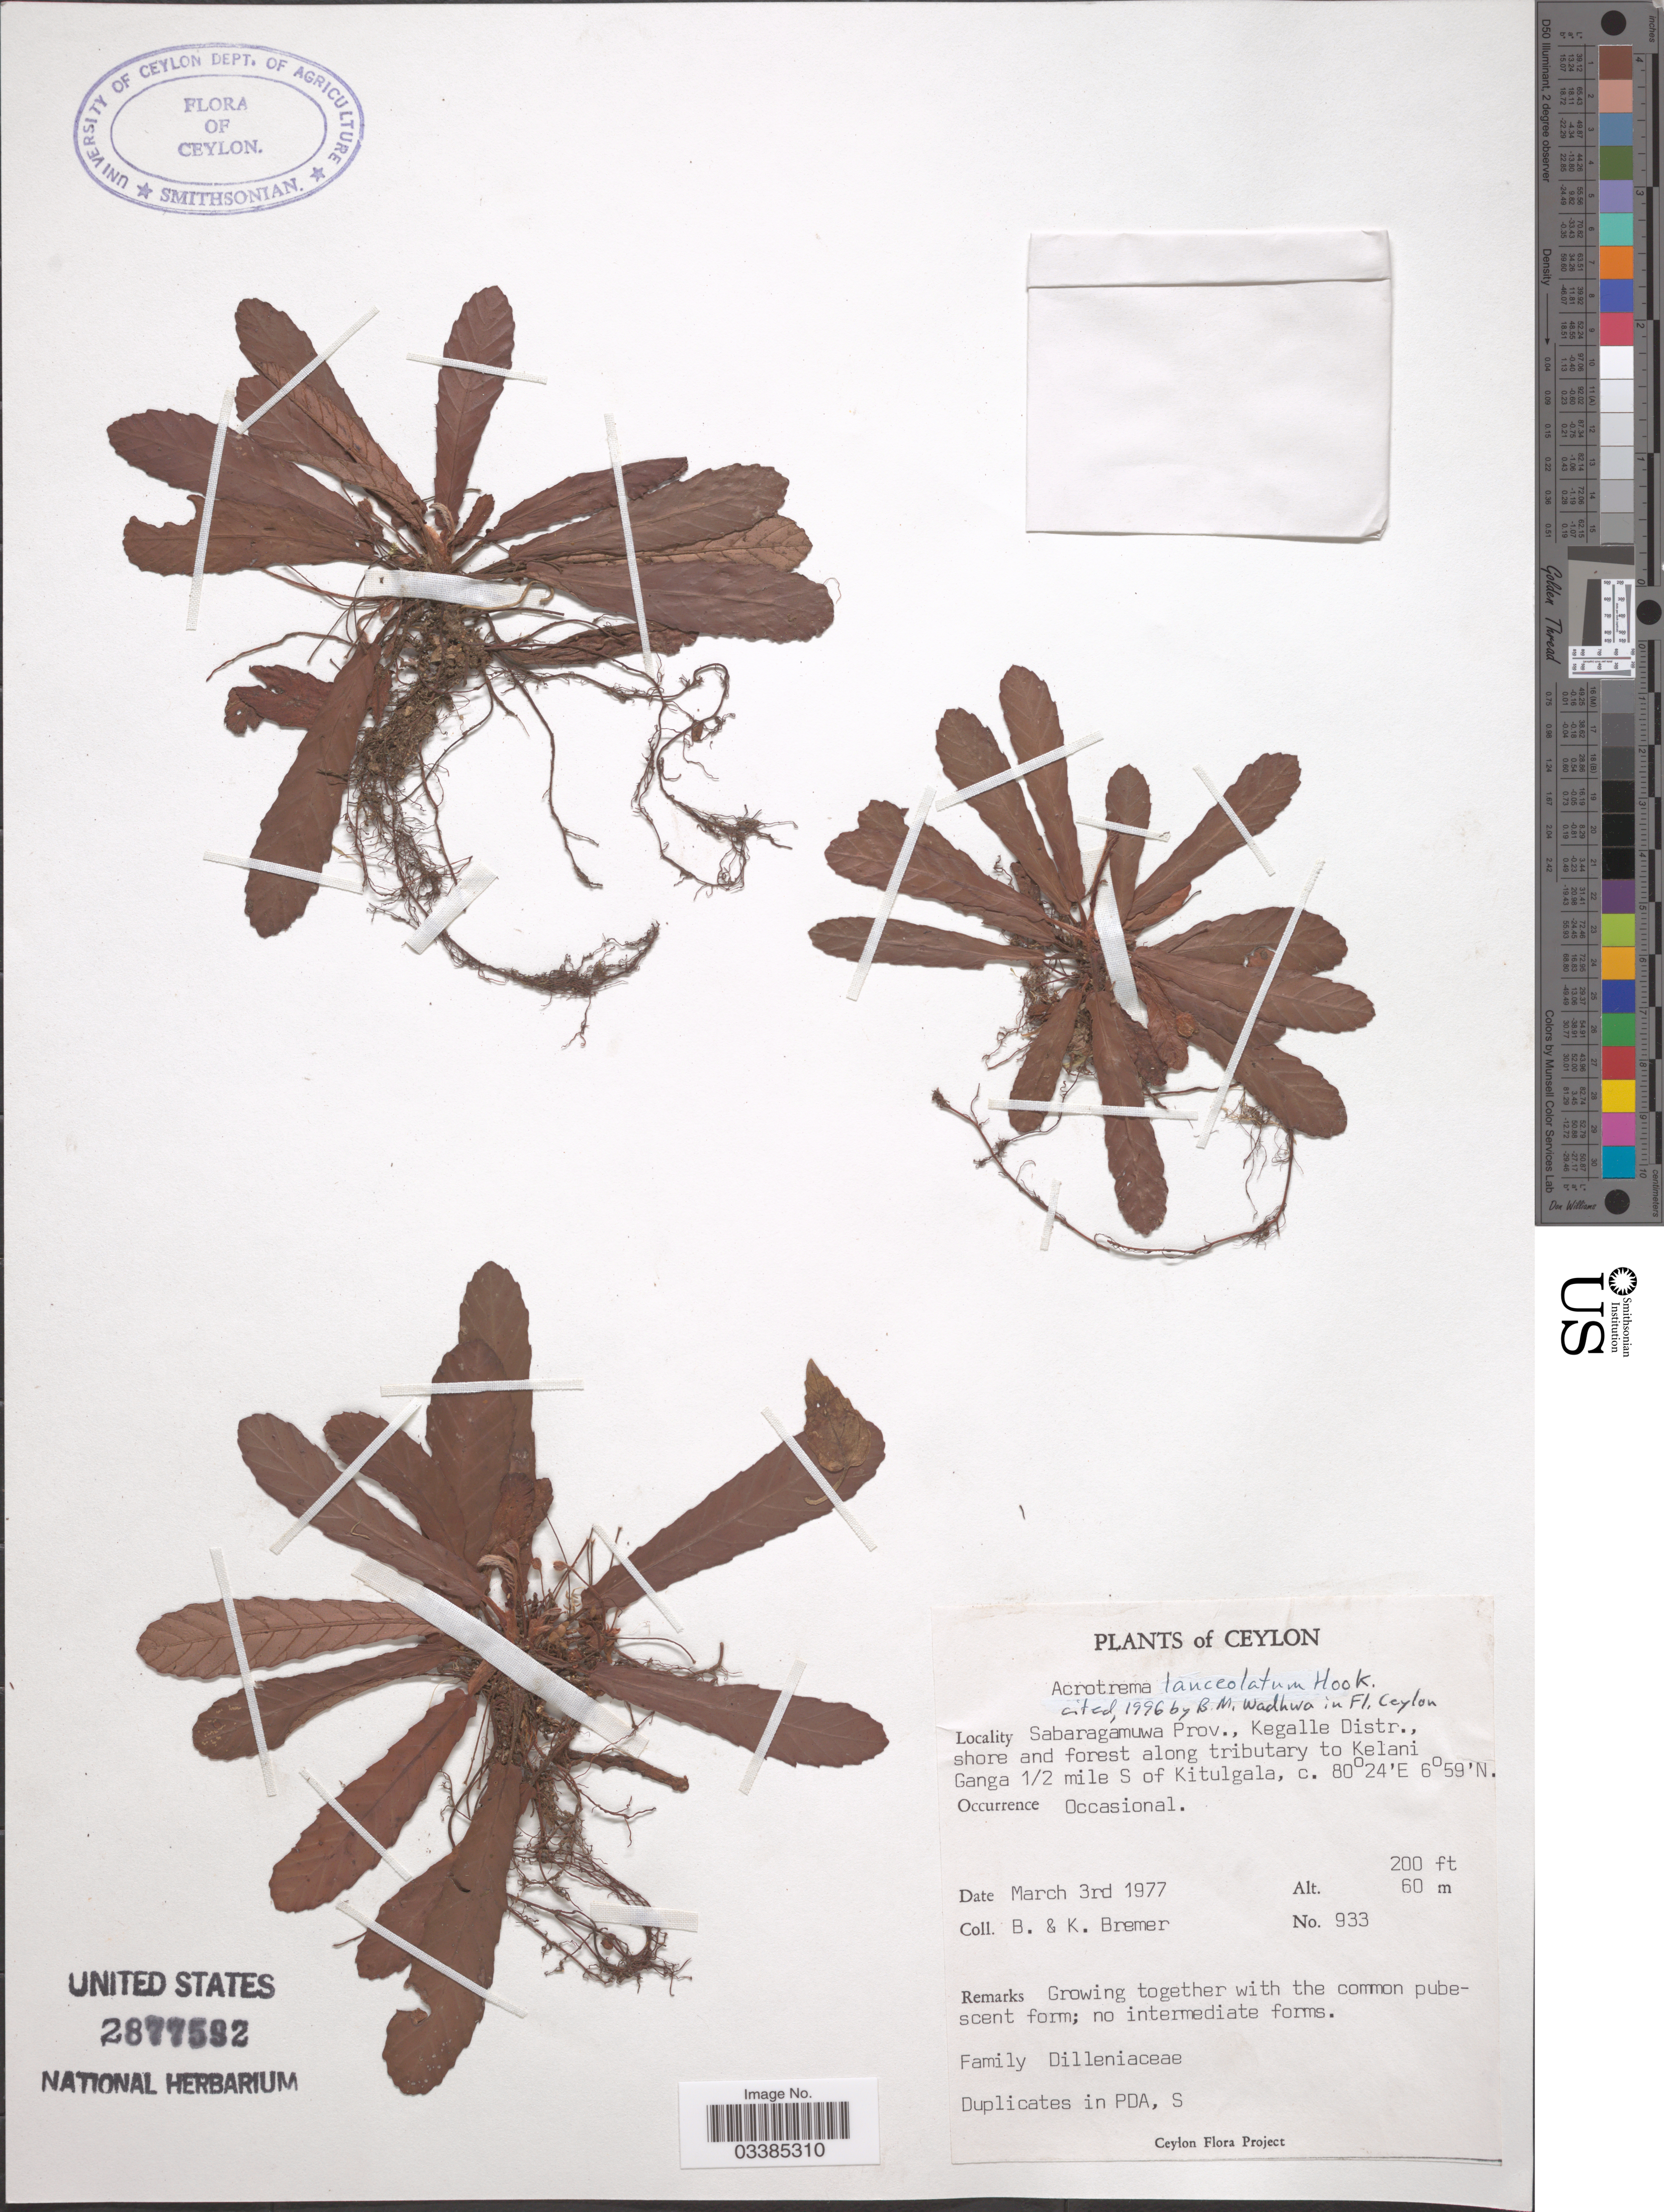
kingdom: Plantae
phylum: Tracheophyta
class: Magnoliopsida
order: Dilleniales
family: Dilleniaceae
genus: Acrotrema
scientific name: Acrotrema lanceolatum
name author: Hook.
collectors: B. Bremer & K. Bremer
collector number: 933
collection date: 1977-03-03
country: Sri Lanka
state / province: Sabaragamuwa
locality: Ceylon. Kegalle Distr., shore and forest along tributary to Kelani Ganga ½ mile S of Kitulgala.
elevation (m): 61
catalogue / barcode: US 2877592